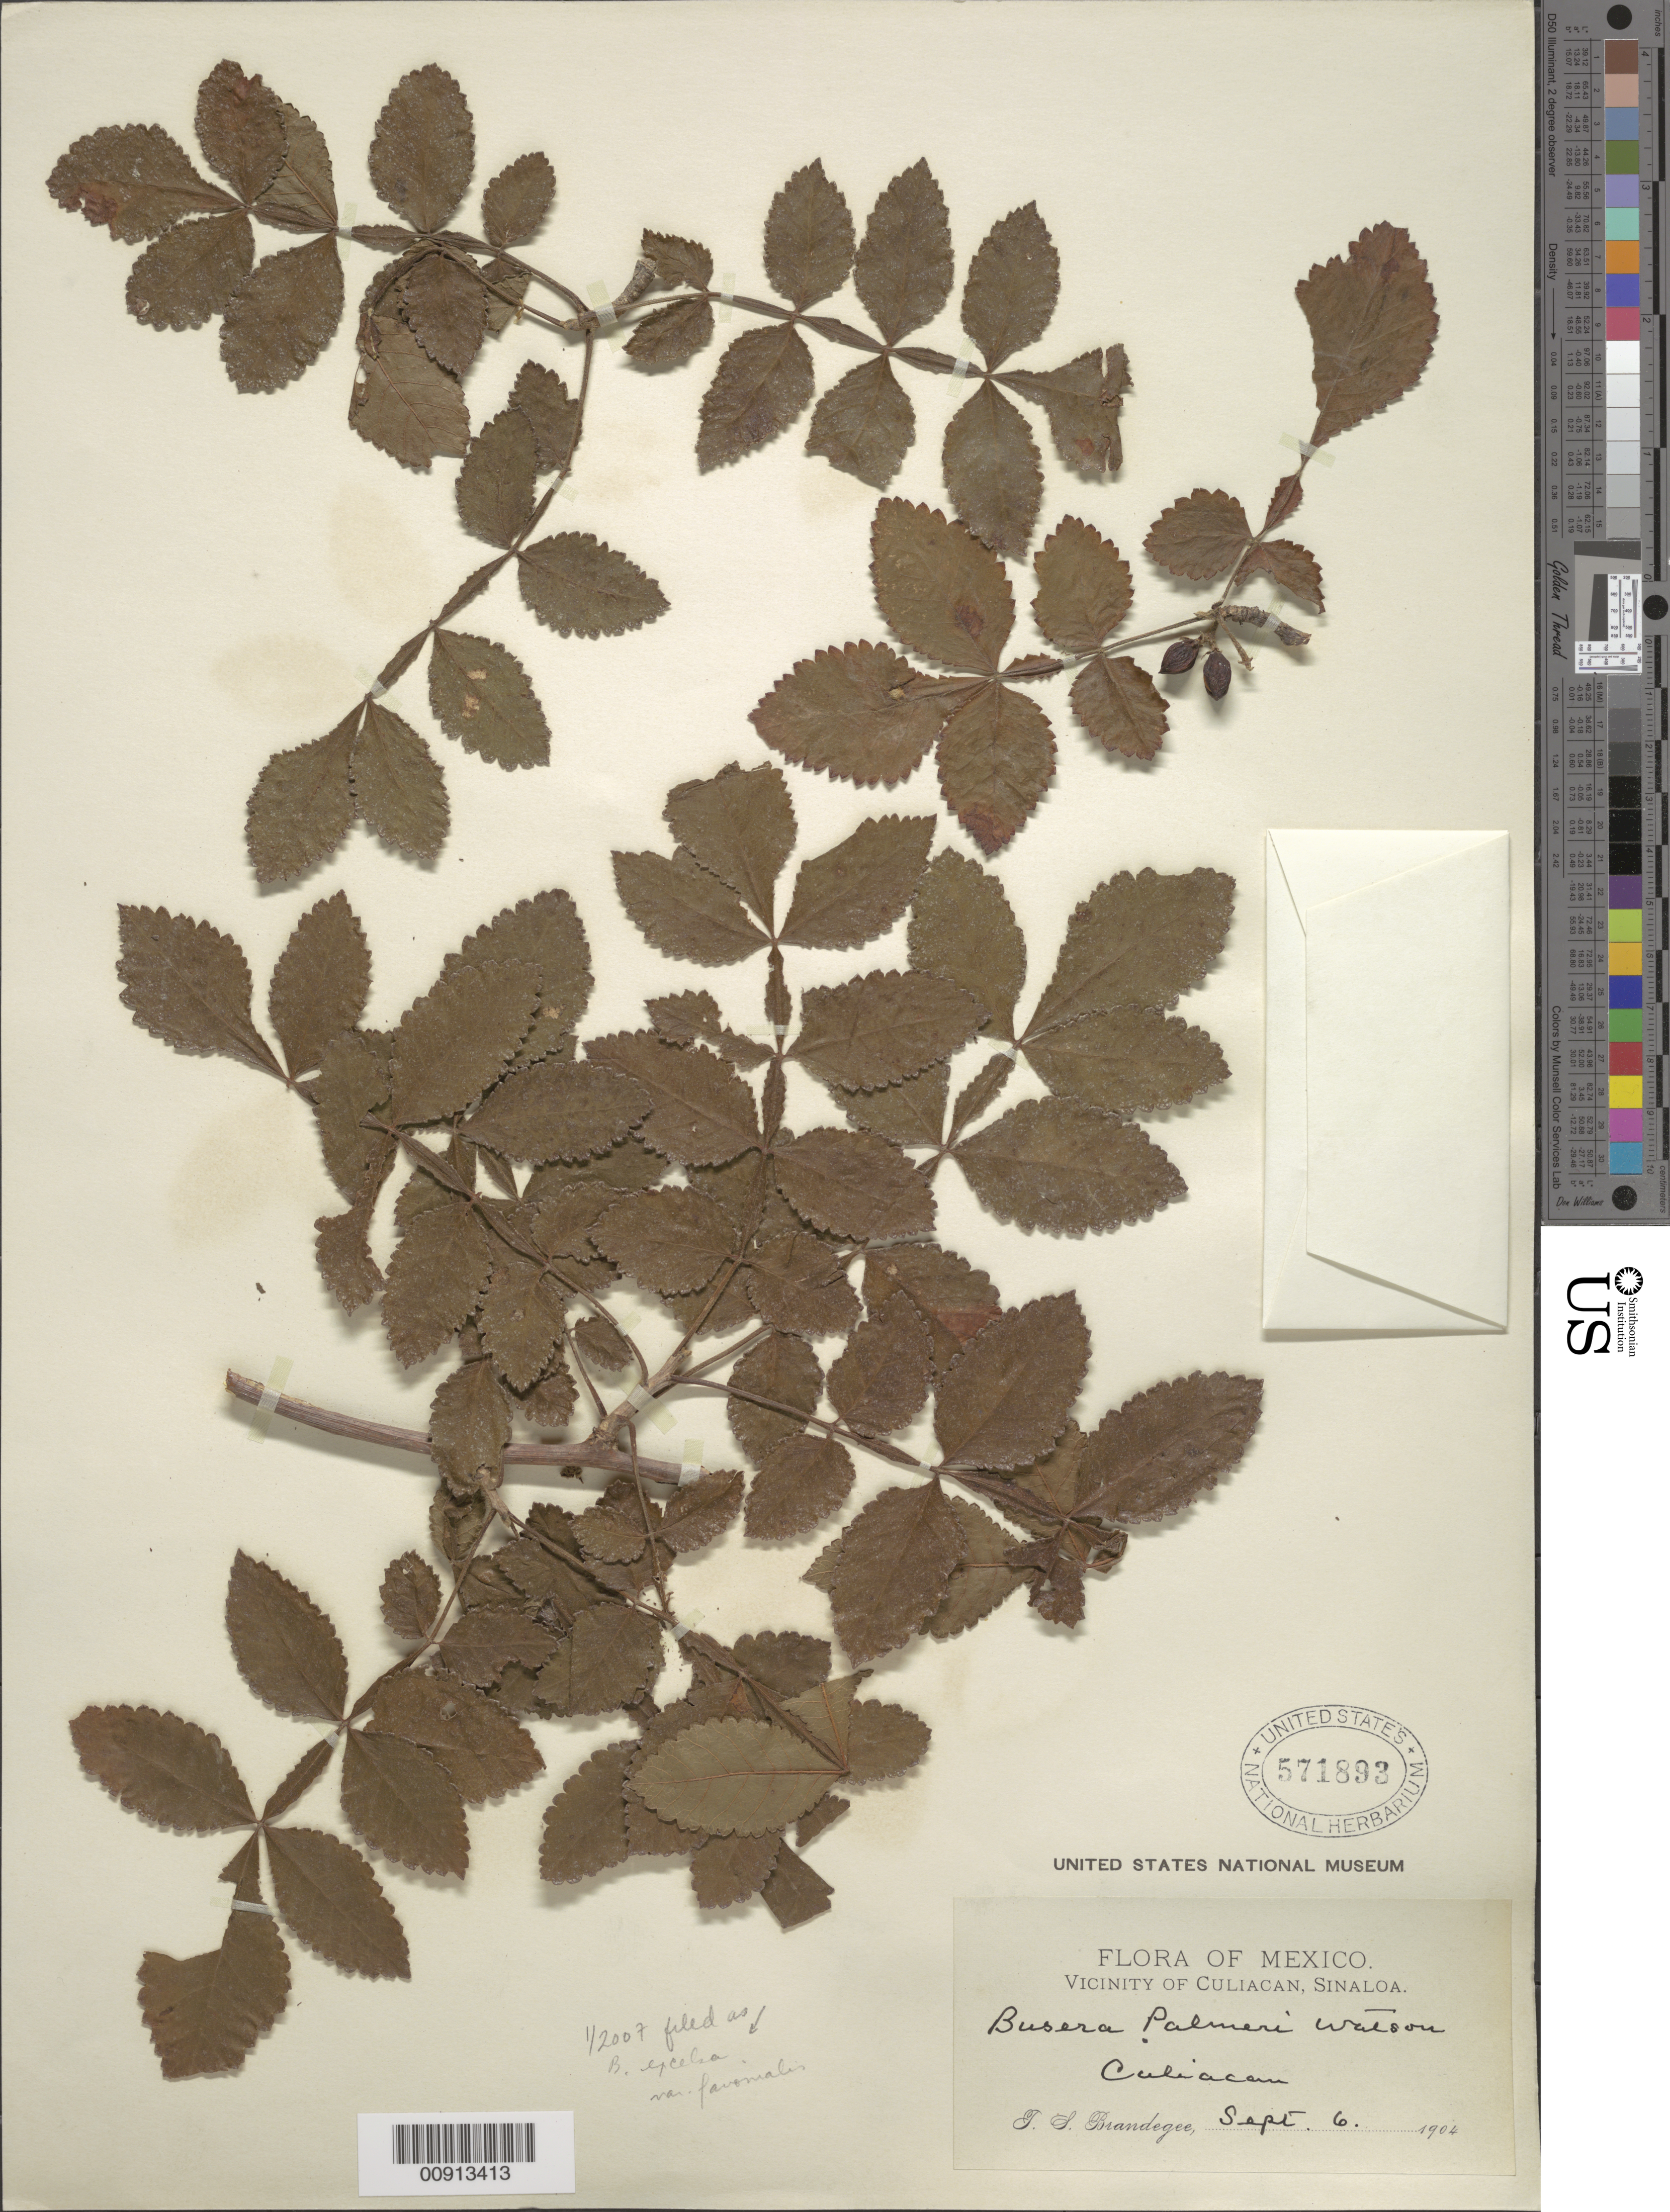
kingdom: Plantae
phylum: Tracheophyta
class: Magnoliopsida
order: Sapindales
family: Burseraceae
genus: Bursera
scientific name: Bursera excelsa var. favionalis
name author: McVaugh & Rzed.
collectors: T. S. Brandegee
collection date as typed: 06 Sep 1904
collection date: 1904-09-06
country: Mexico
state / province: Sinaloa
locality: Culiacan, Sinaloa.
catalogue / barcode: US 571893